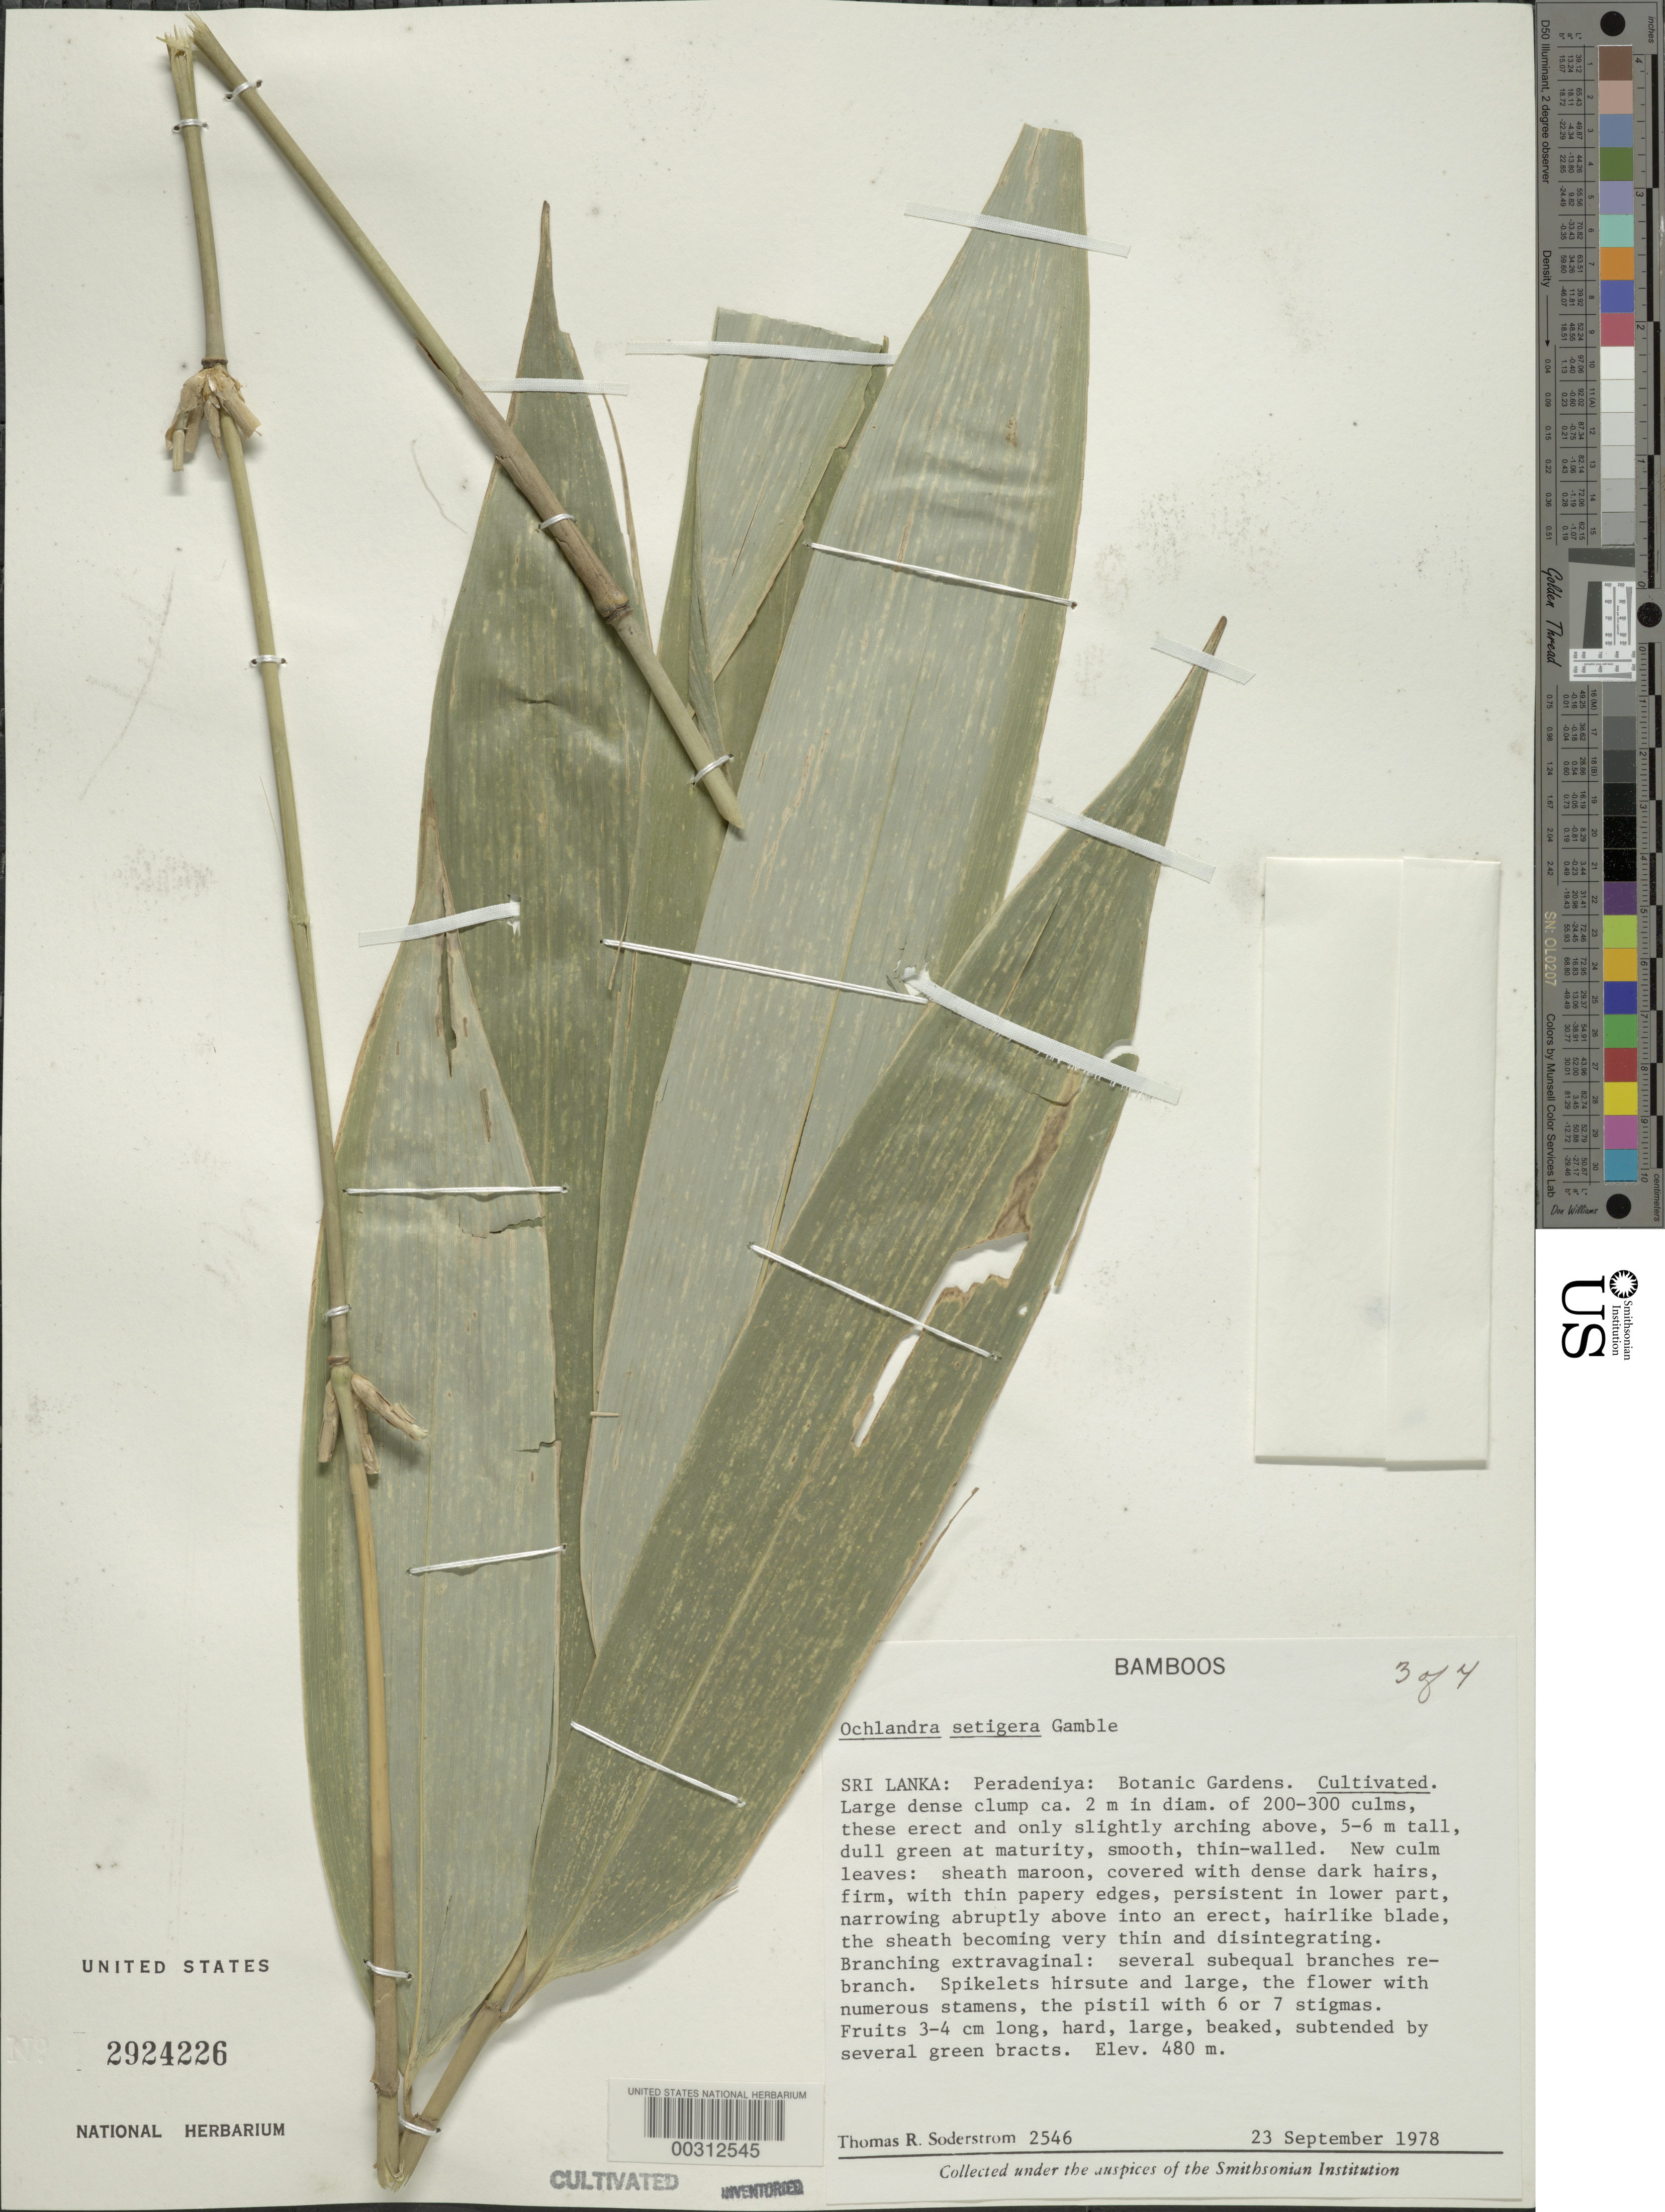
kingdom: Plantae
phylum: Tracheophyta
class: Liliopsida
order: Poales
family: Poaceae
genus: Ochlandra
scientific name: Ochlandra setigera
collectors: T. R. Soderstrom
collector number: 2546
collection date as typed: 23 Sep 1978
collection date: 1978-09-23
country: Sri Lanka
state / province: Central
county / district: Kandy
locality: Peradeniya, botanic gardens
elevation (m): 480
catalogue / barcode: US 2924226